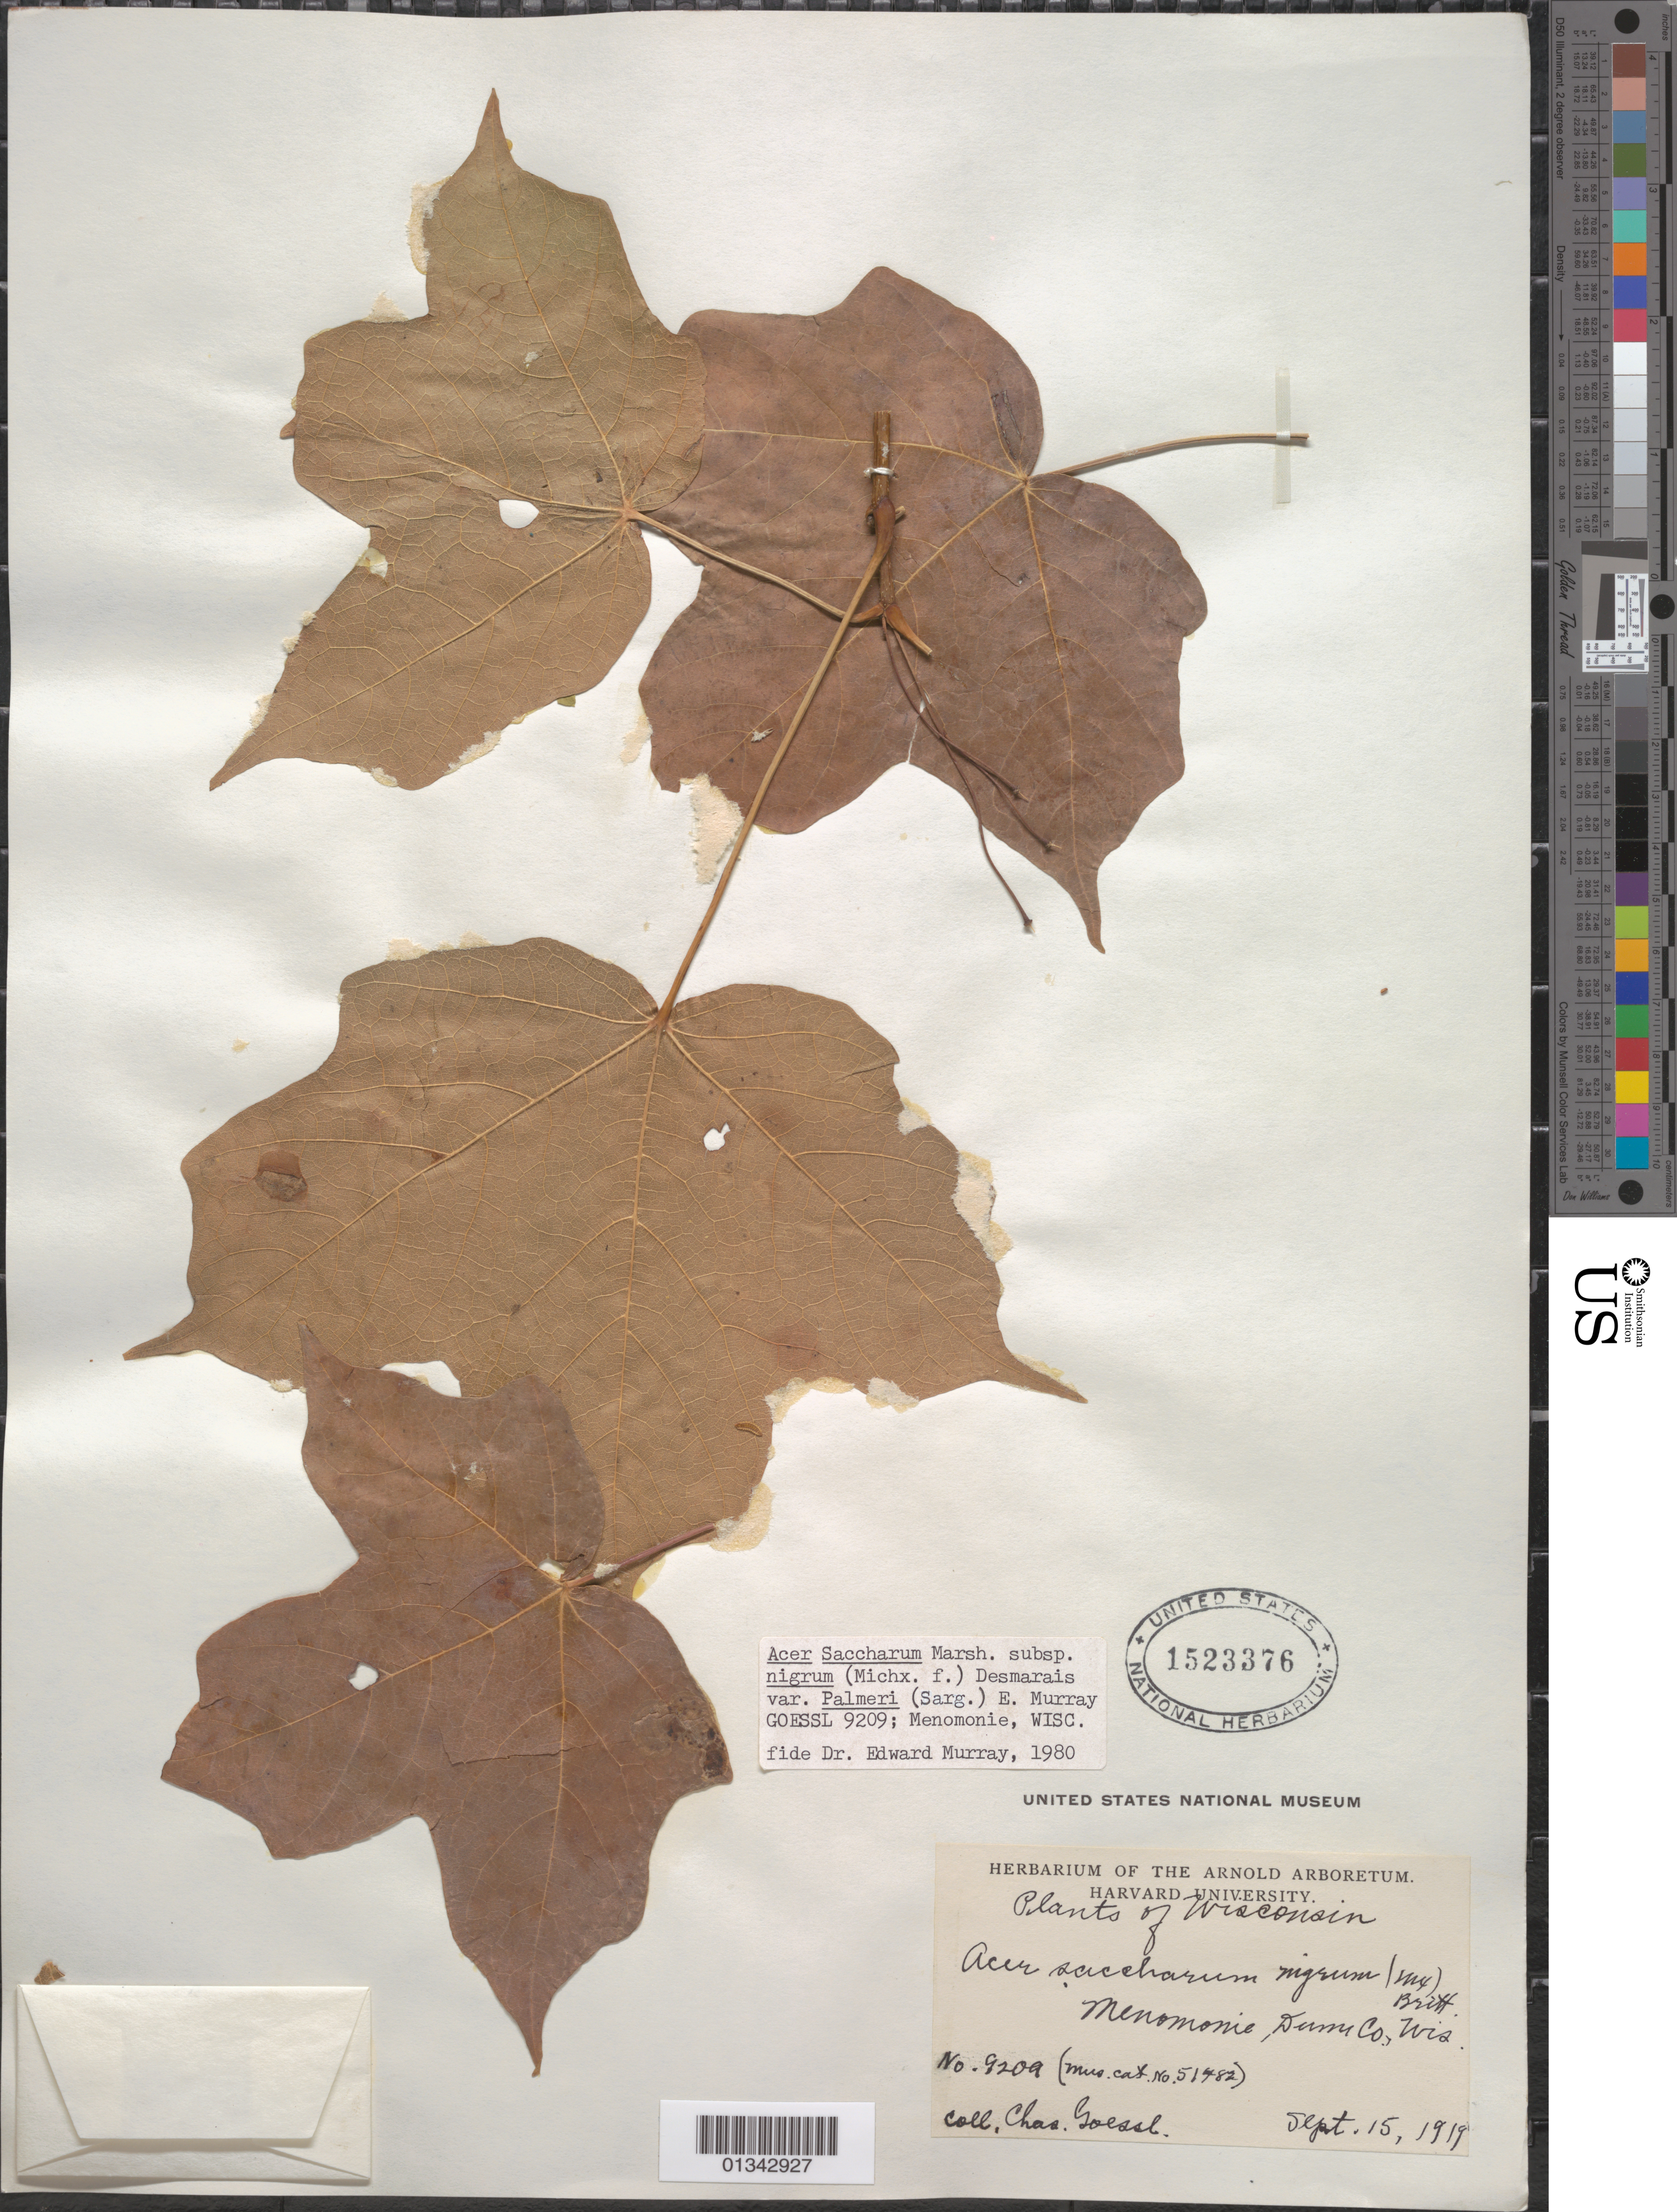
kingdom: Plantae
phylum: Tracheophyta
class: Magnoliopsida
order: Sapindales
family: Sapindaceae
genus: Acer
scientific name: Acer saccharum subsp. nigrum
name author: (F. Michx.) Desmarais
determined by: Murray, Edward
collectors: C. Goessl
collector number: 9209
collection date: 1919-09-15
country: United States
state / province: Wisconsin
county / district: Dunn County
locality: Dunn County, Menomonie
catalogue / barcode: US 1523376